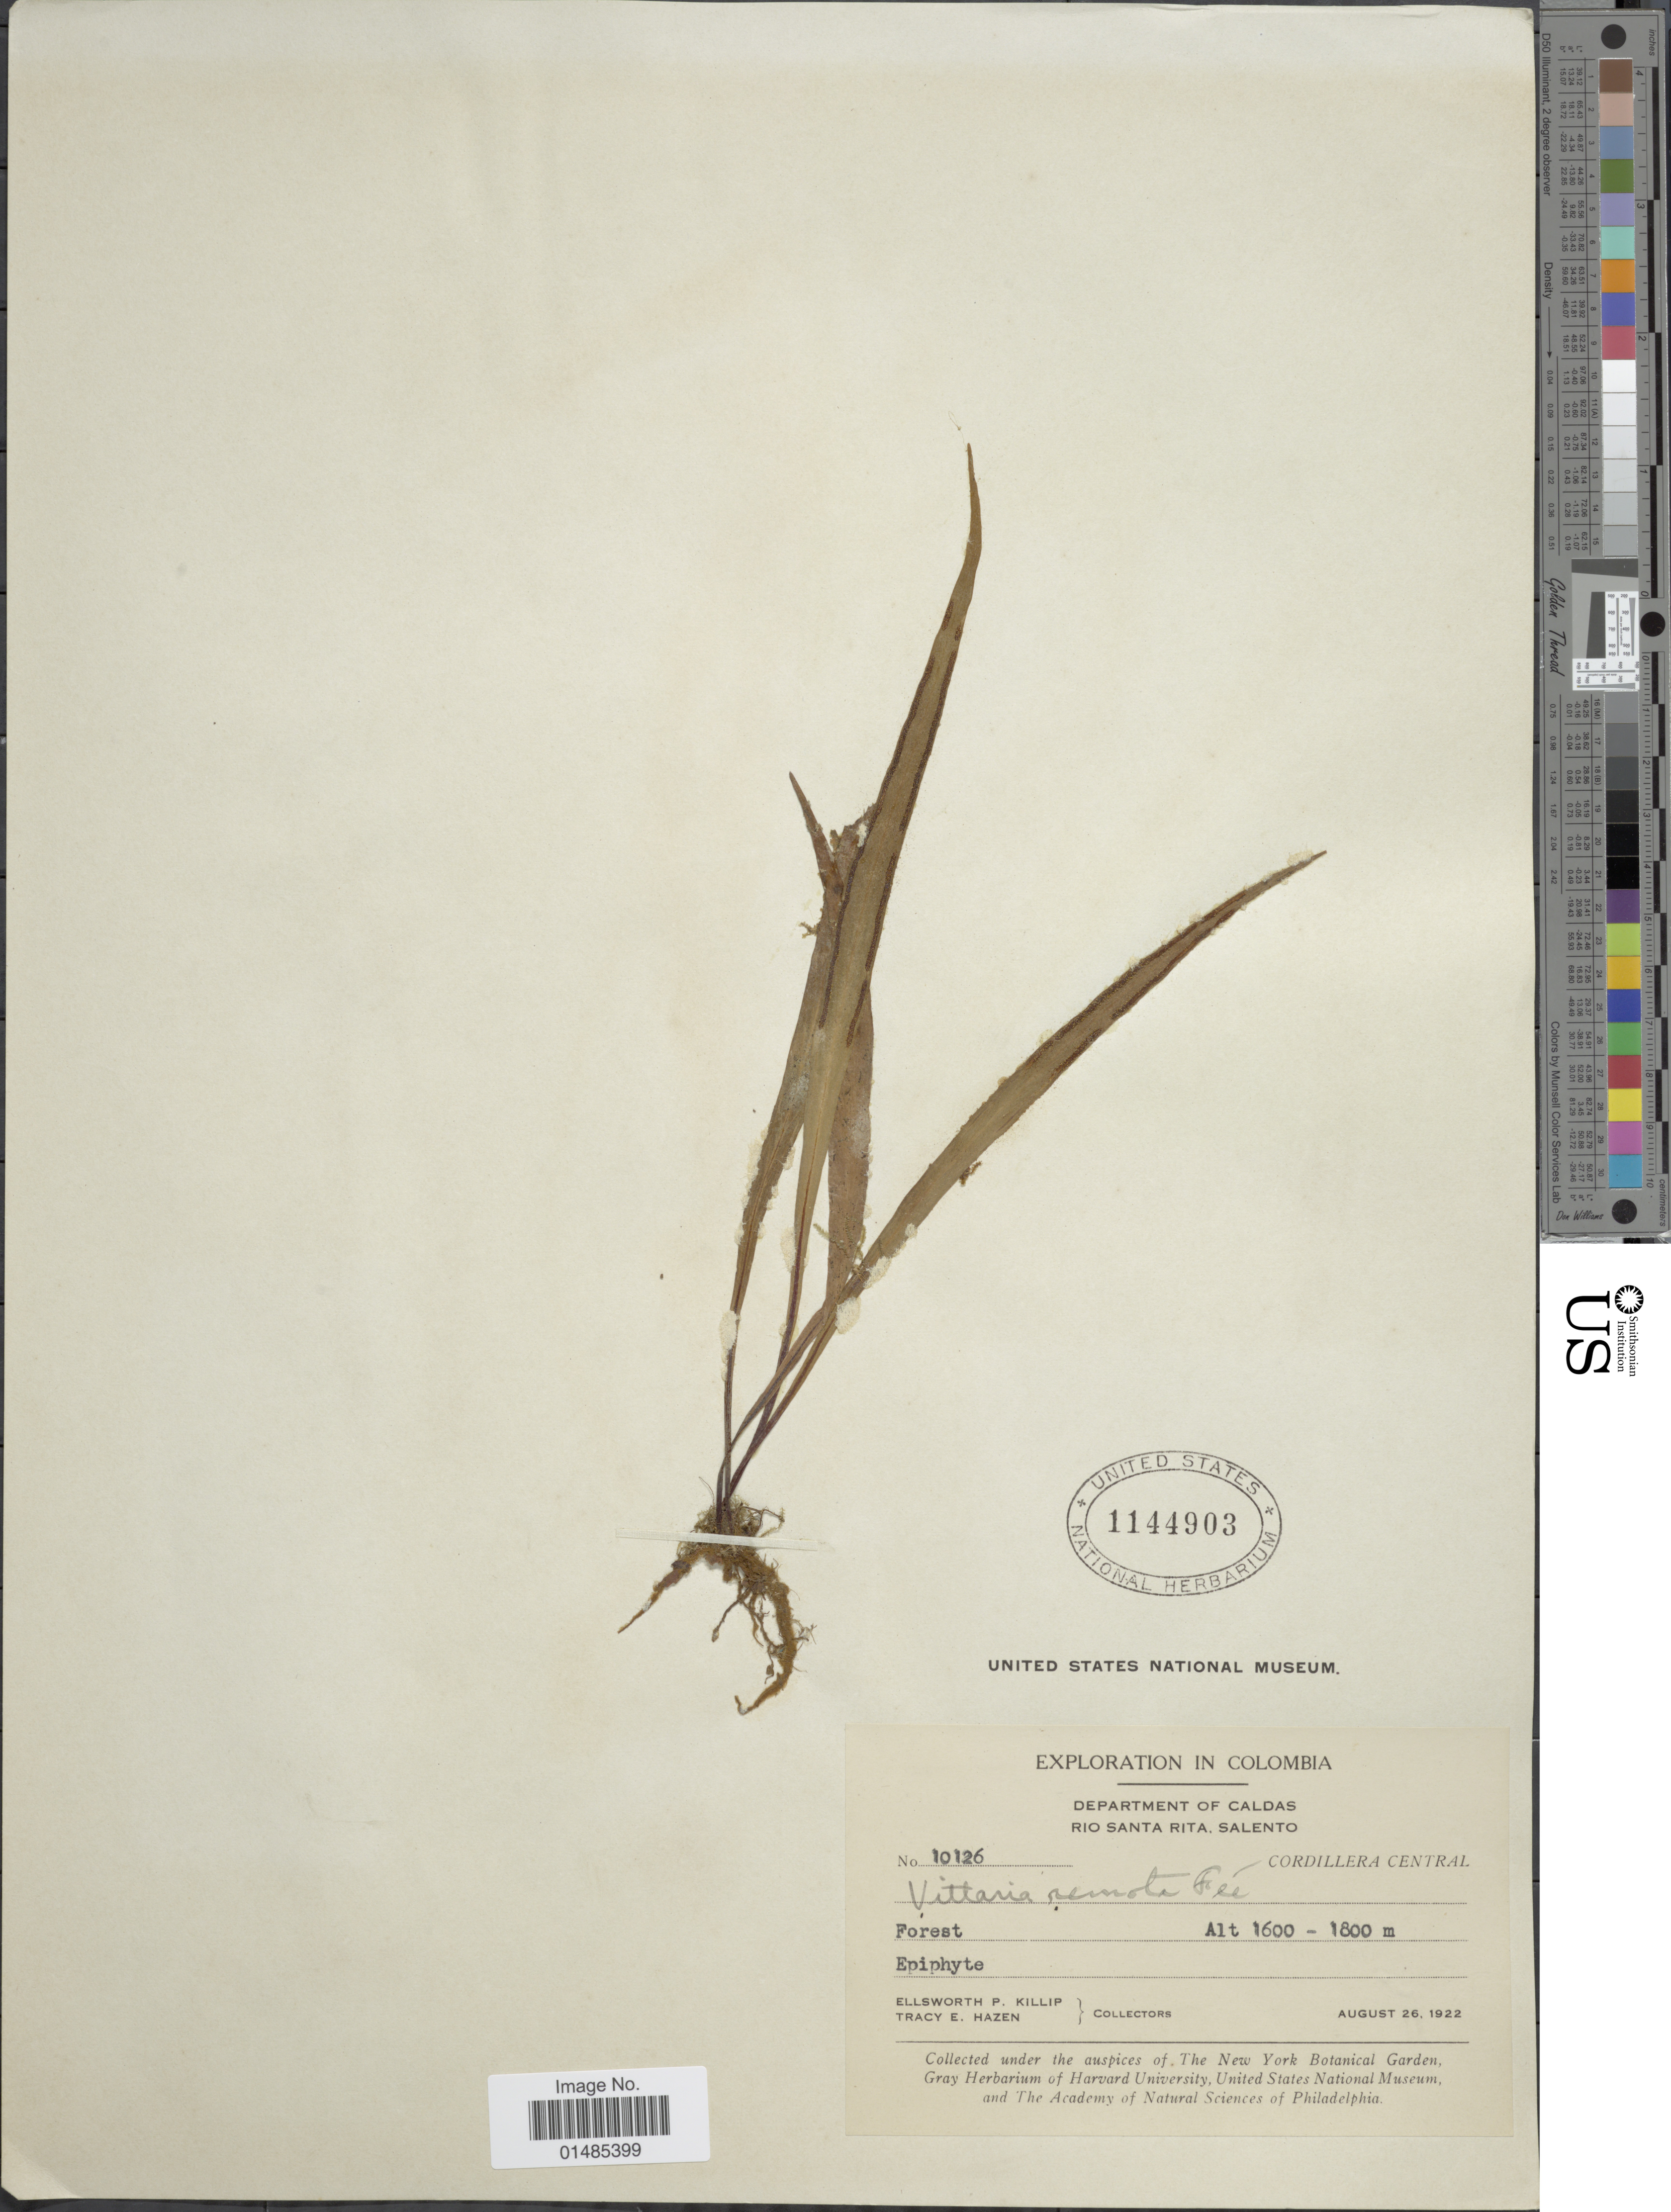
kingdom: Plantae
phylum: Tracheophyta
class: Polypodiopsida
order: Polypodiales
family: Pteridaceae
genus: Radiovittaria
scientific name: Radiovittaria remota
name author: (Fée) E.H. Crane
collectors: E. P. Killip & T. E. Hazen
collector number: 10126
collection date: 1922-08-26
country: Colombia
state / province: Caldas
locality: Rio Santa Rita, Salento. Cordillera Central. Forest.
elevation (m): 1600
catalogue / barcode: US 1144903